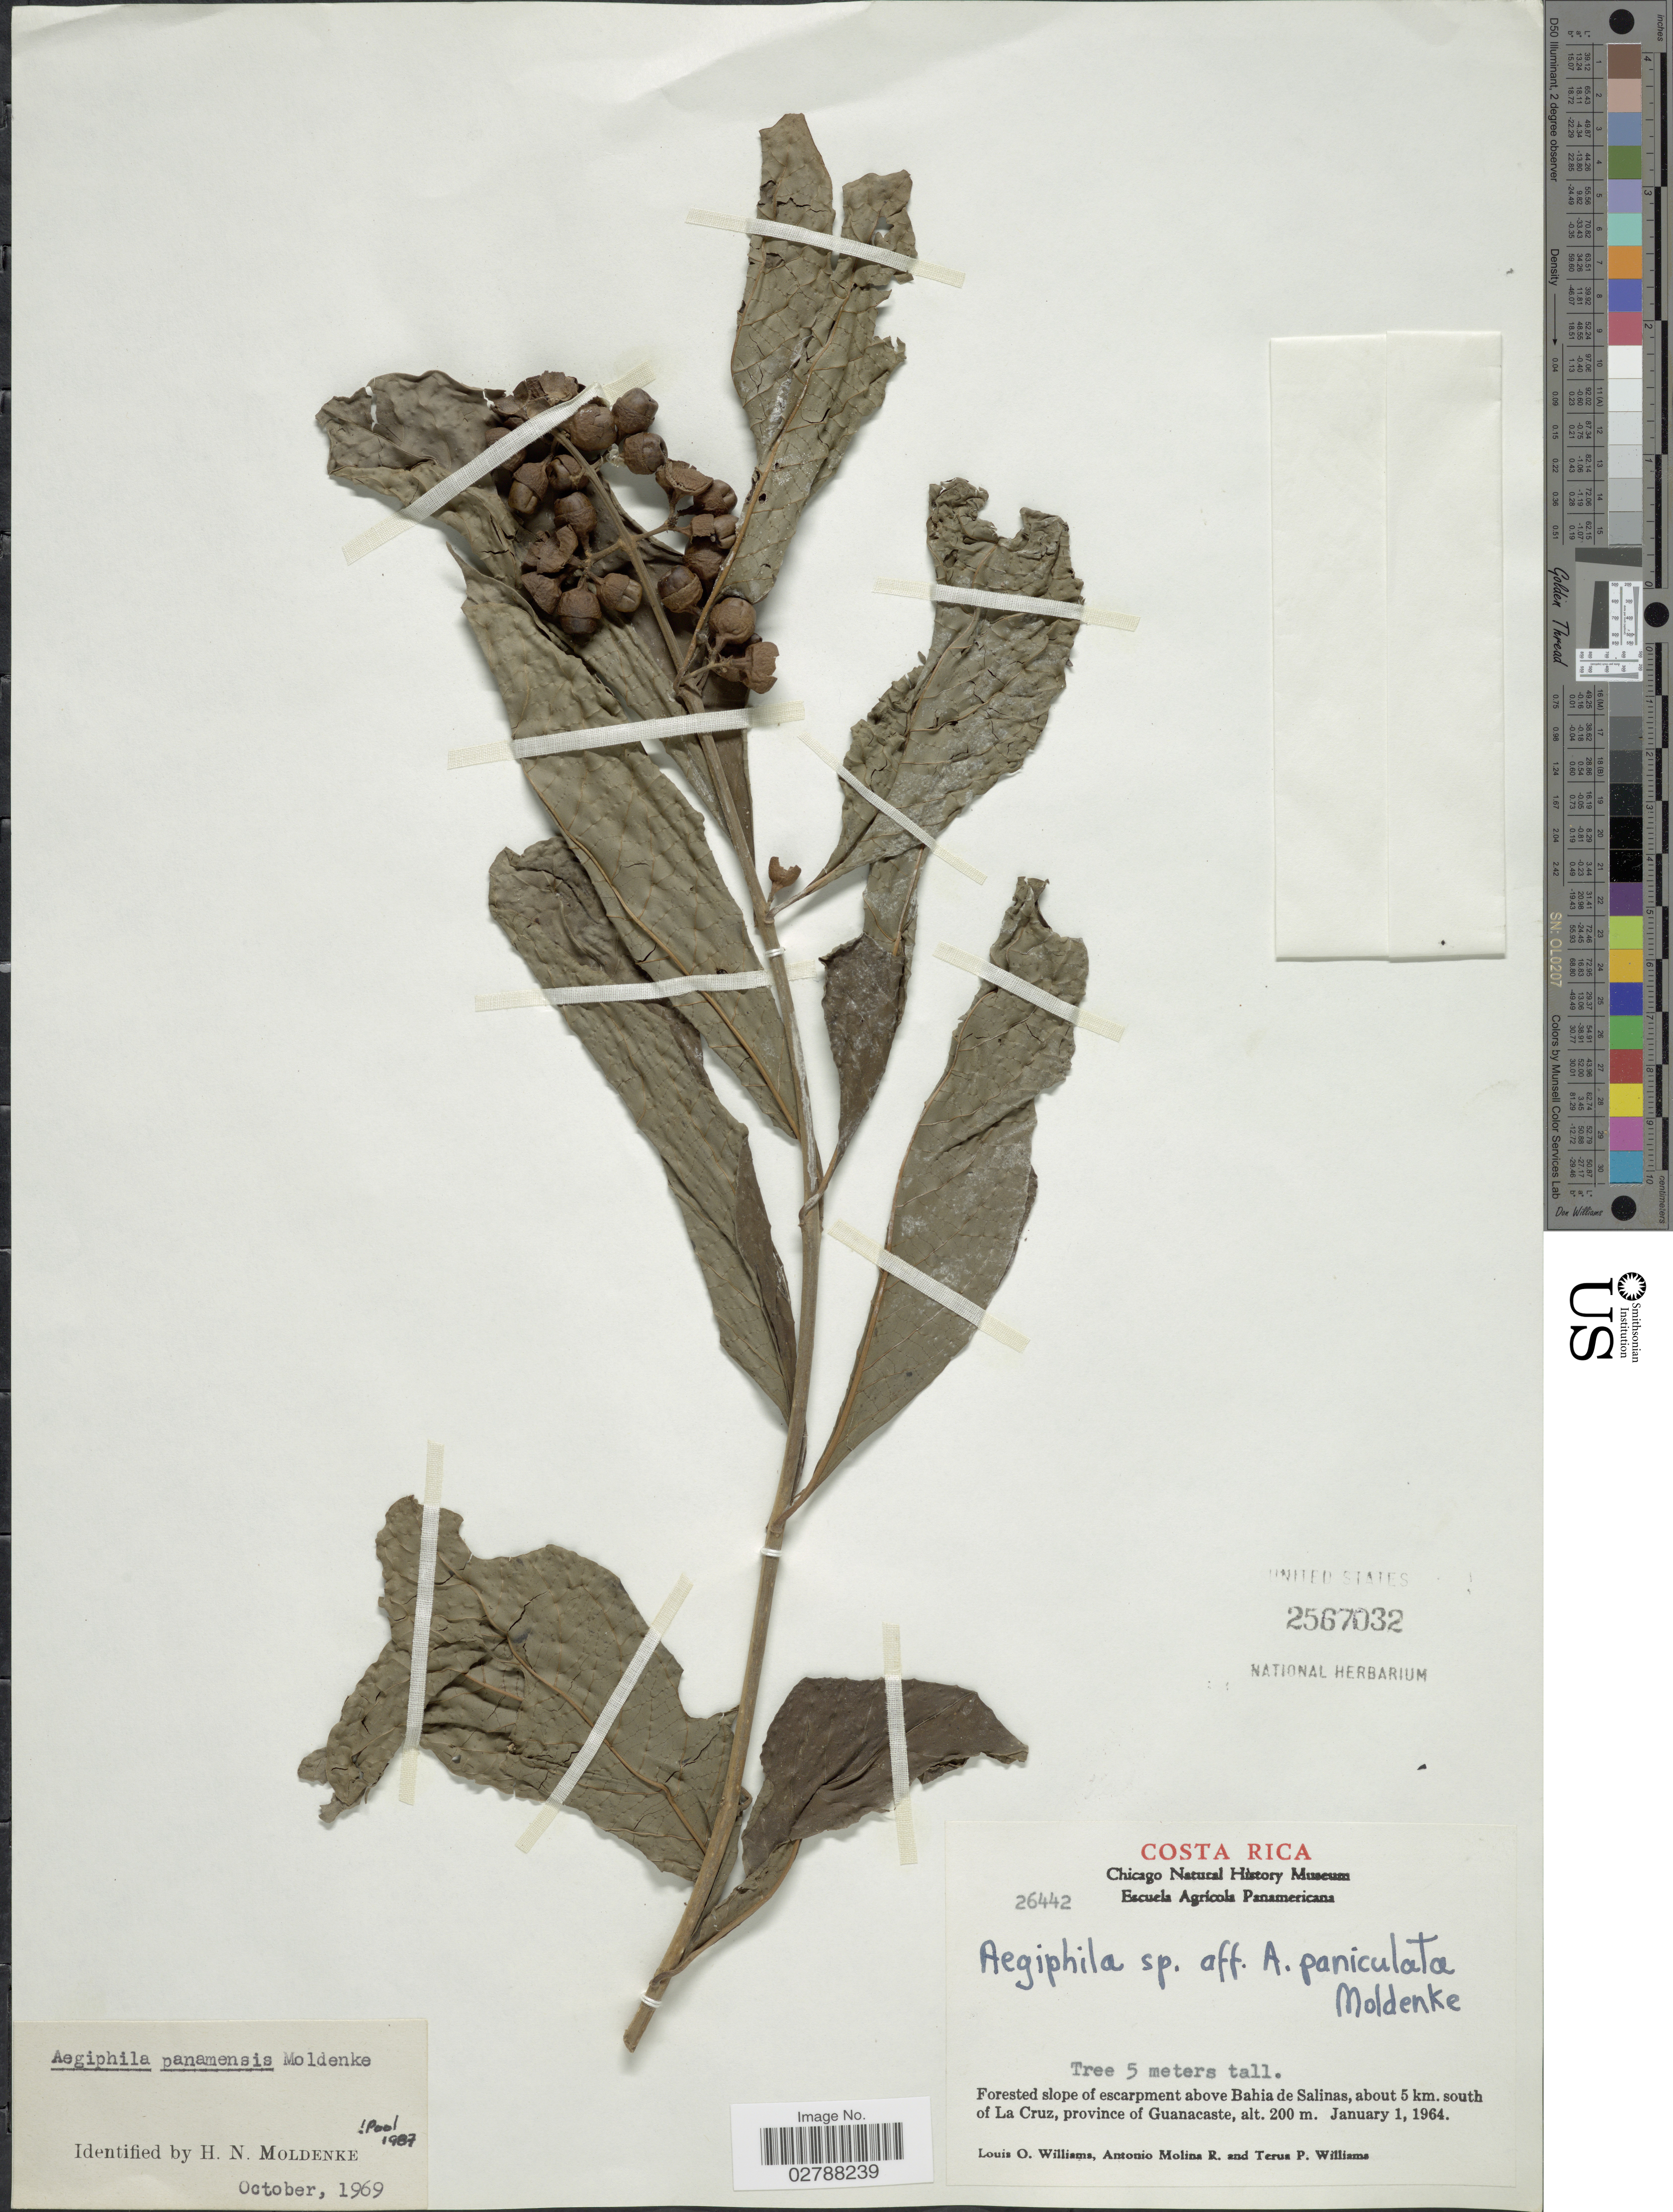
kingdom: Plantae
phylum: Tracheophyta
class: Magnoliopsida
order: Lamiales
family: Lamiaceae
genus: Aegiphila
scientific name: Aegiphila panamensis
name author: Moldenke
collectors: L. O. Williams, A. Molina R. & T. Williams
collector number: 26442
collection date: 1964-01-01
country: Costa Rica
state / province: Guanacaste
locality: Forested slope of escarpment above Bahia de Salinas, about 5 km. south of La Cruz, province of Guanacaste.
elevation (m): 200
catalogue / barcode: US 2567032